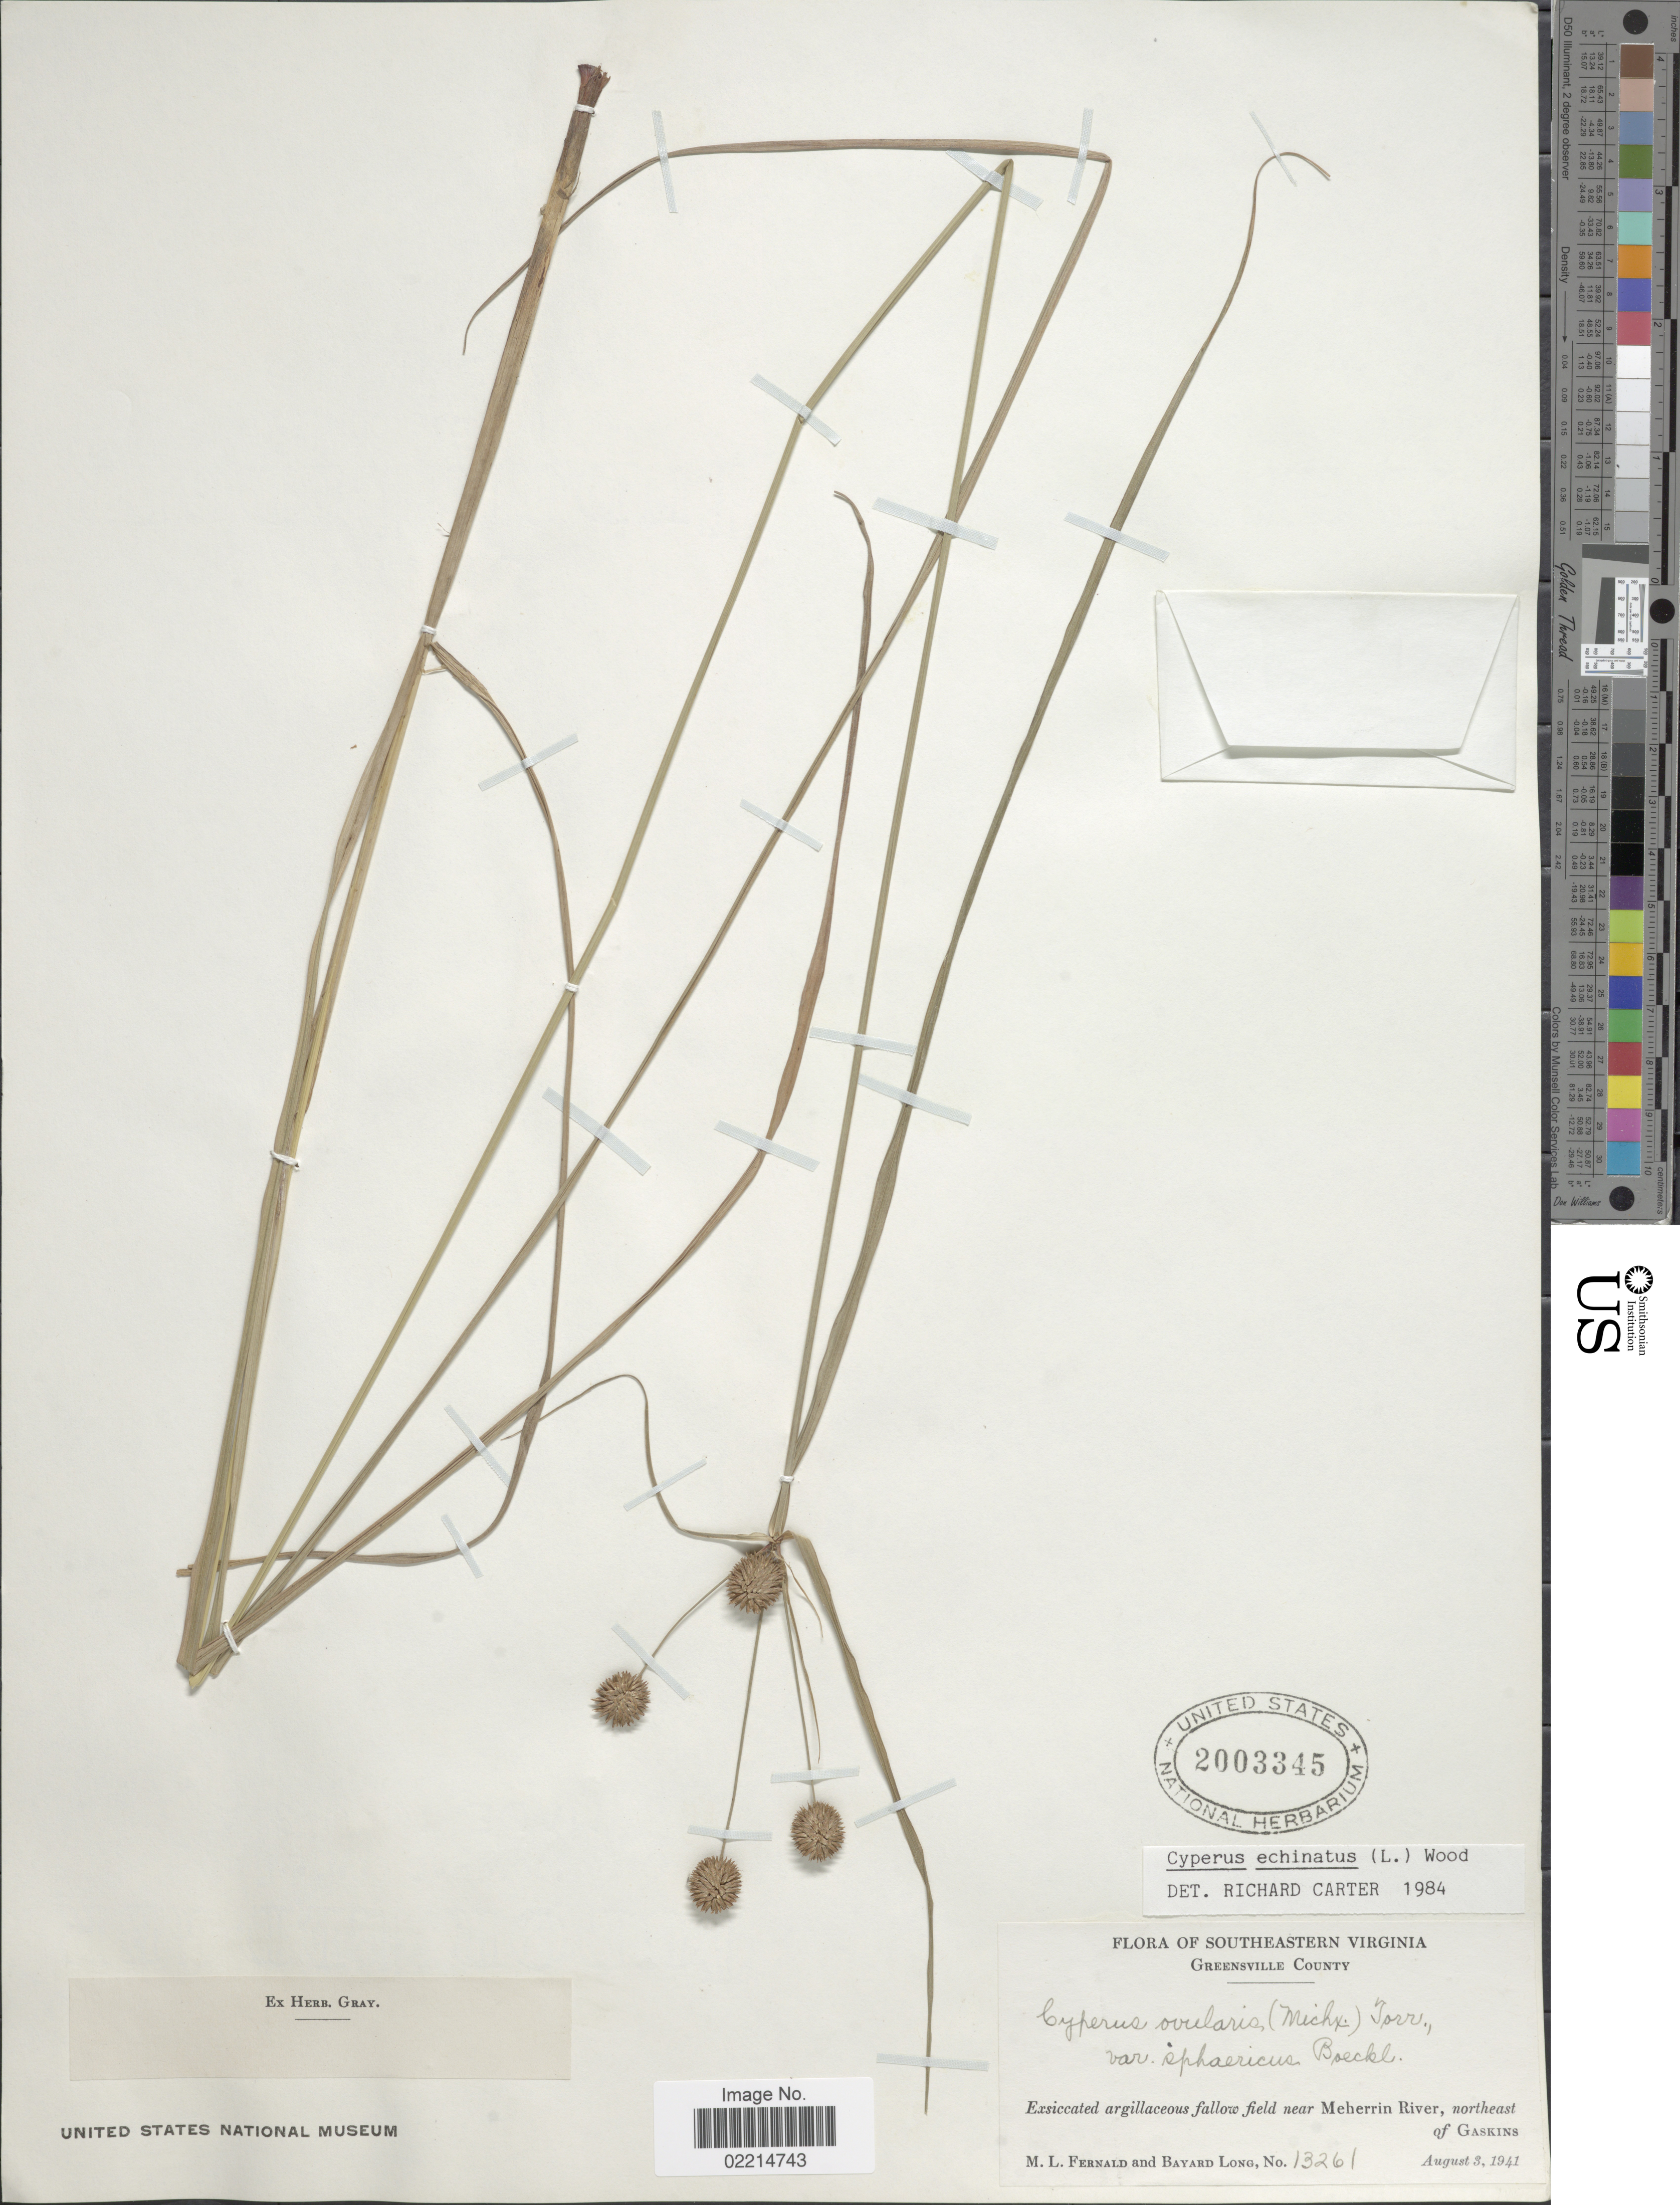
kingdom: Plantae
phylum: Tracheophyta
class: Liliopsida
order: Poales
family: Cyperaceae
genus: Cyperus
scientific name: Cyperus echinatus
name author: (L.) Alph. Wood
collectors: M. L. Fernald & B. Long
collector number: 13261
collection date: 1941-08-03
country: United States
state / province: Virginia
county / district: Greensville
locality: Southeastern Virginia. Greensville County. Exsiccated argillaceous fallow field near Meherrin River, northeast of Gaskins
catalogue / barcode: US 2003345